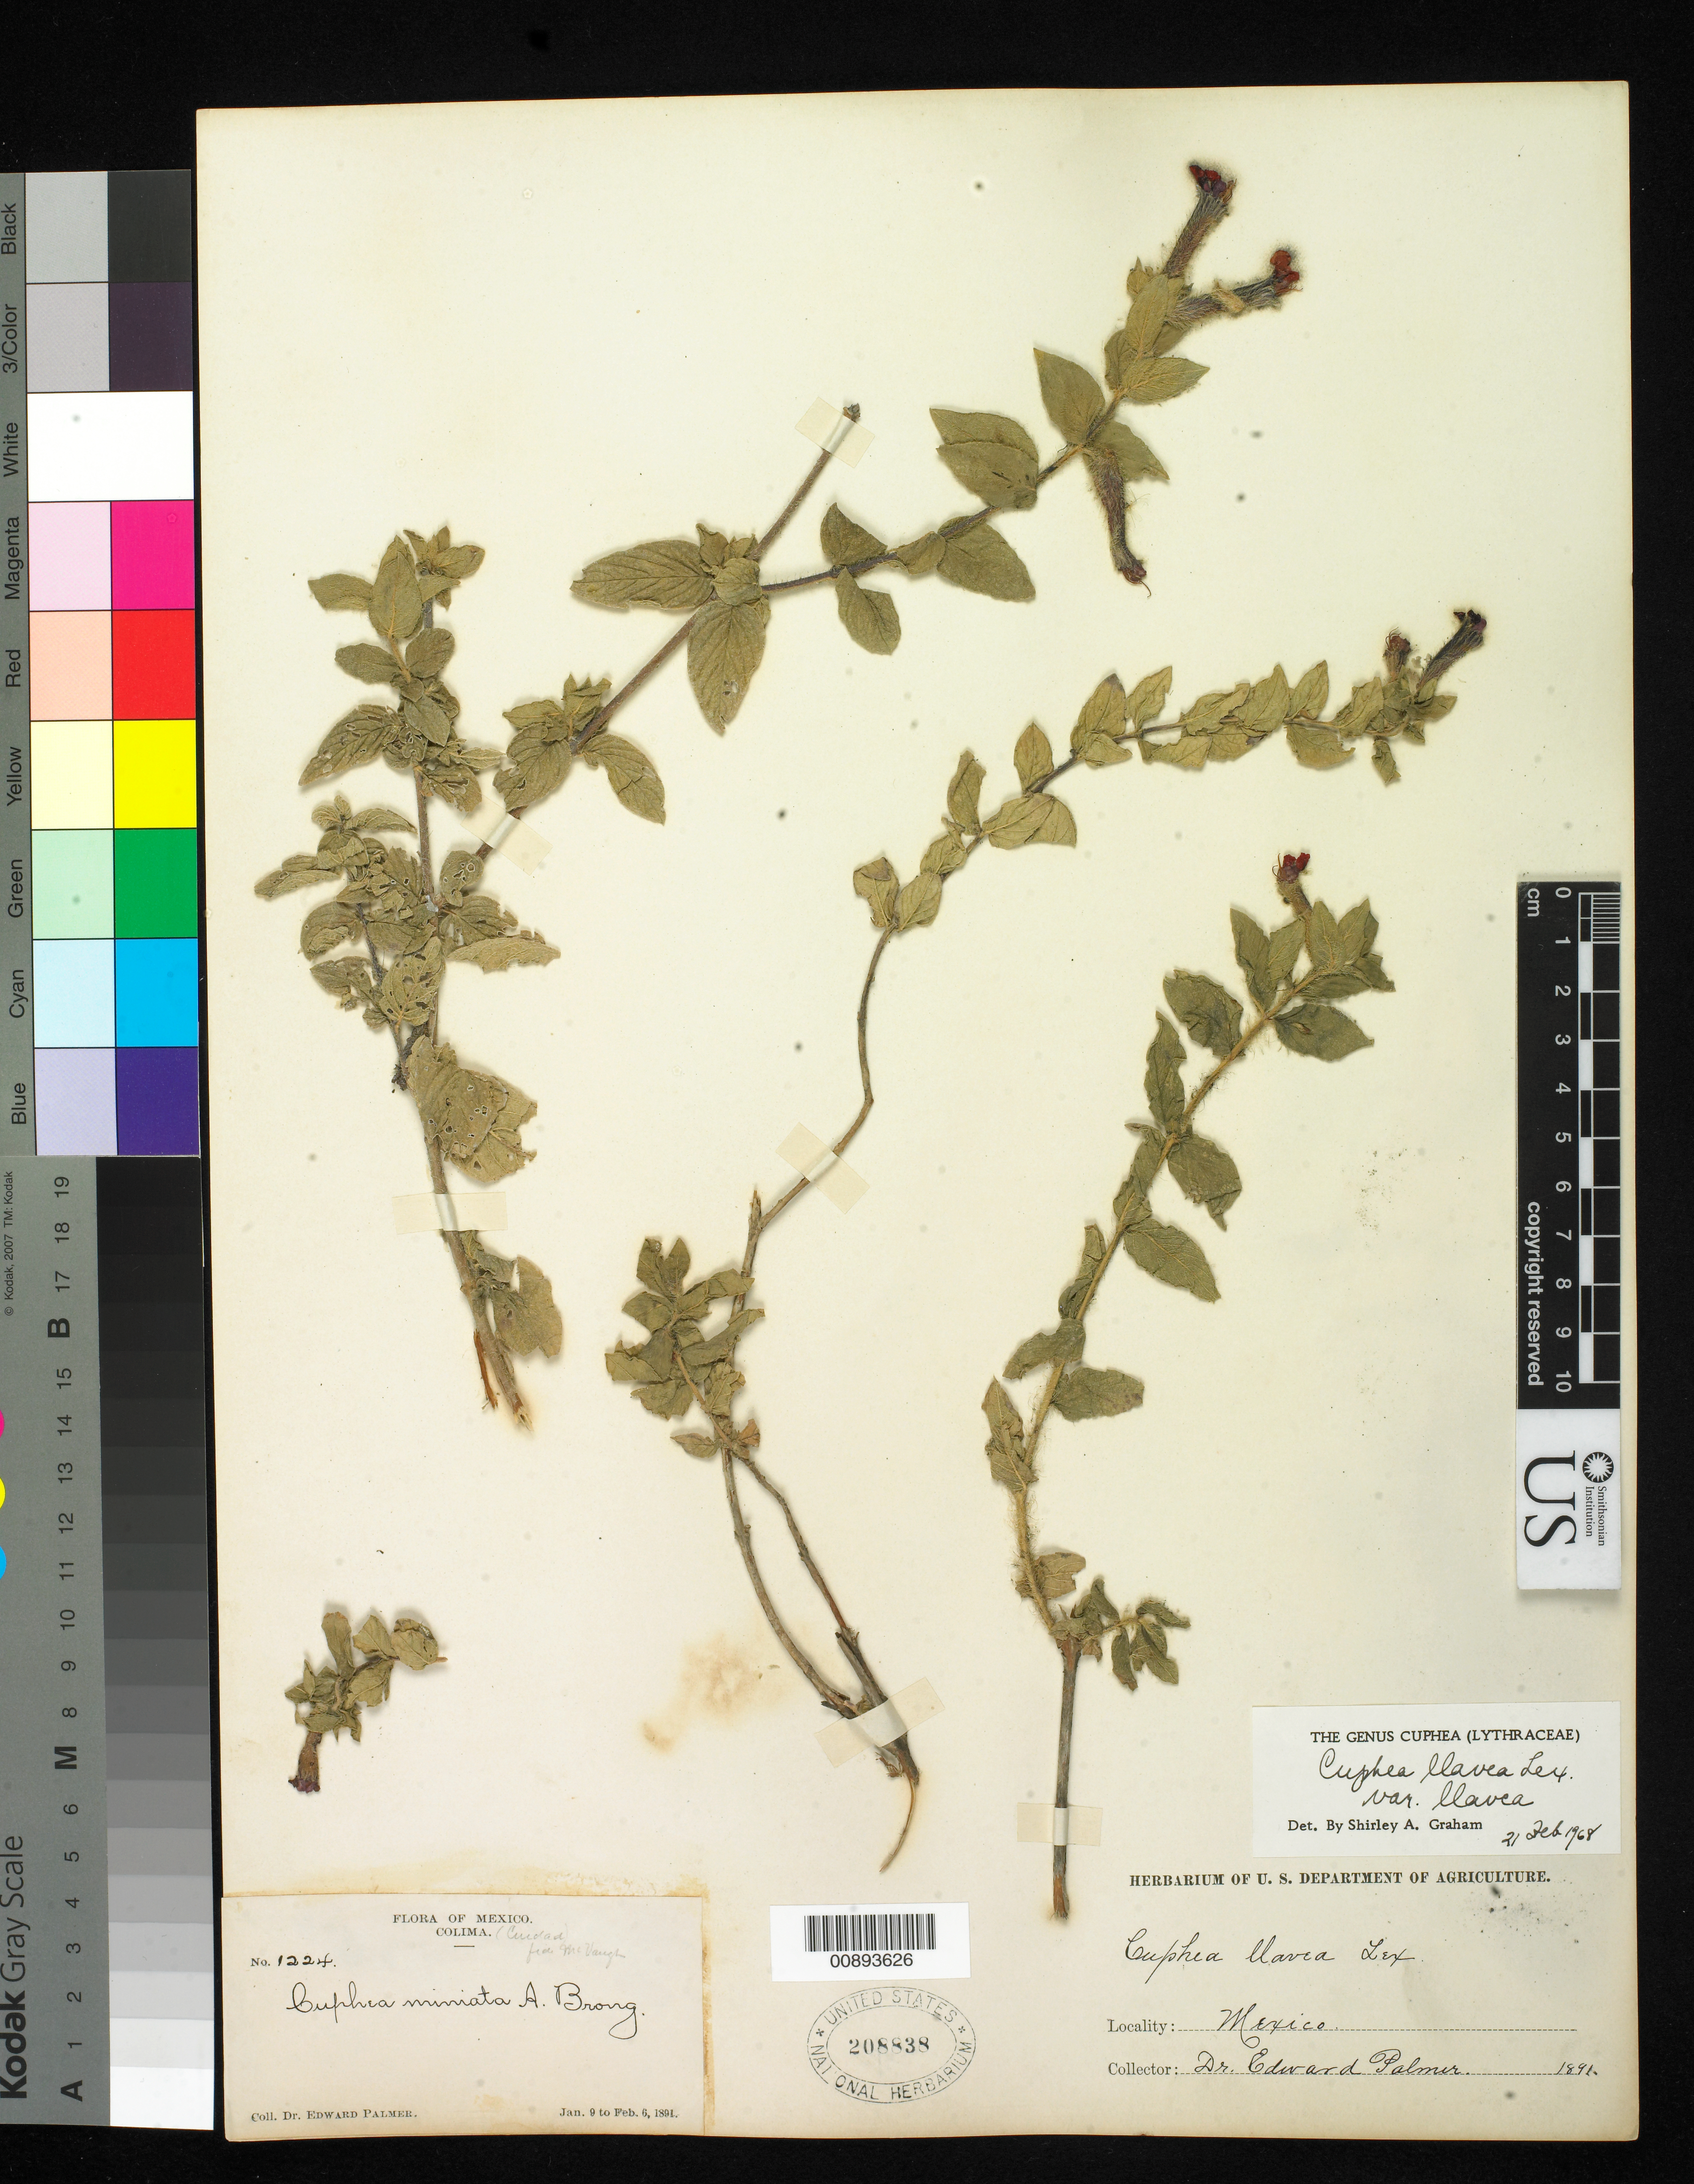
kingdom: Plantae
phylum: Tracheophyta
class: Magnoliopsida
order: Myrtales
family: Lythraceae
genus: Cuphea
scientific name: Cuphea llavea var. llavea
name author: Lex.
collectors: E. Palmer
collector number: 1224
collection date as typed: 09 Jan 1891 to 06 Feb 1891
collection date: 1891-01-09/1891-02-06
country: Mexico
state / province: Colima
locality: Ciudad de Colima (fide McVaugh).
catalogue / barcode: US 208838